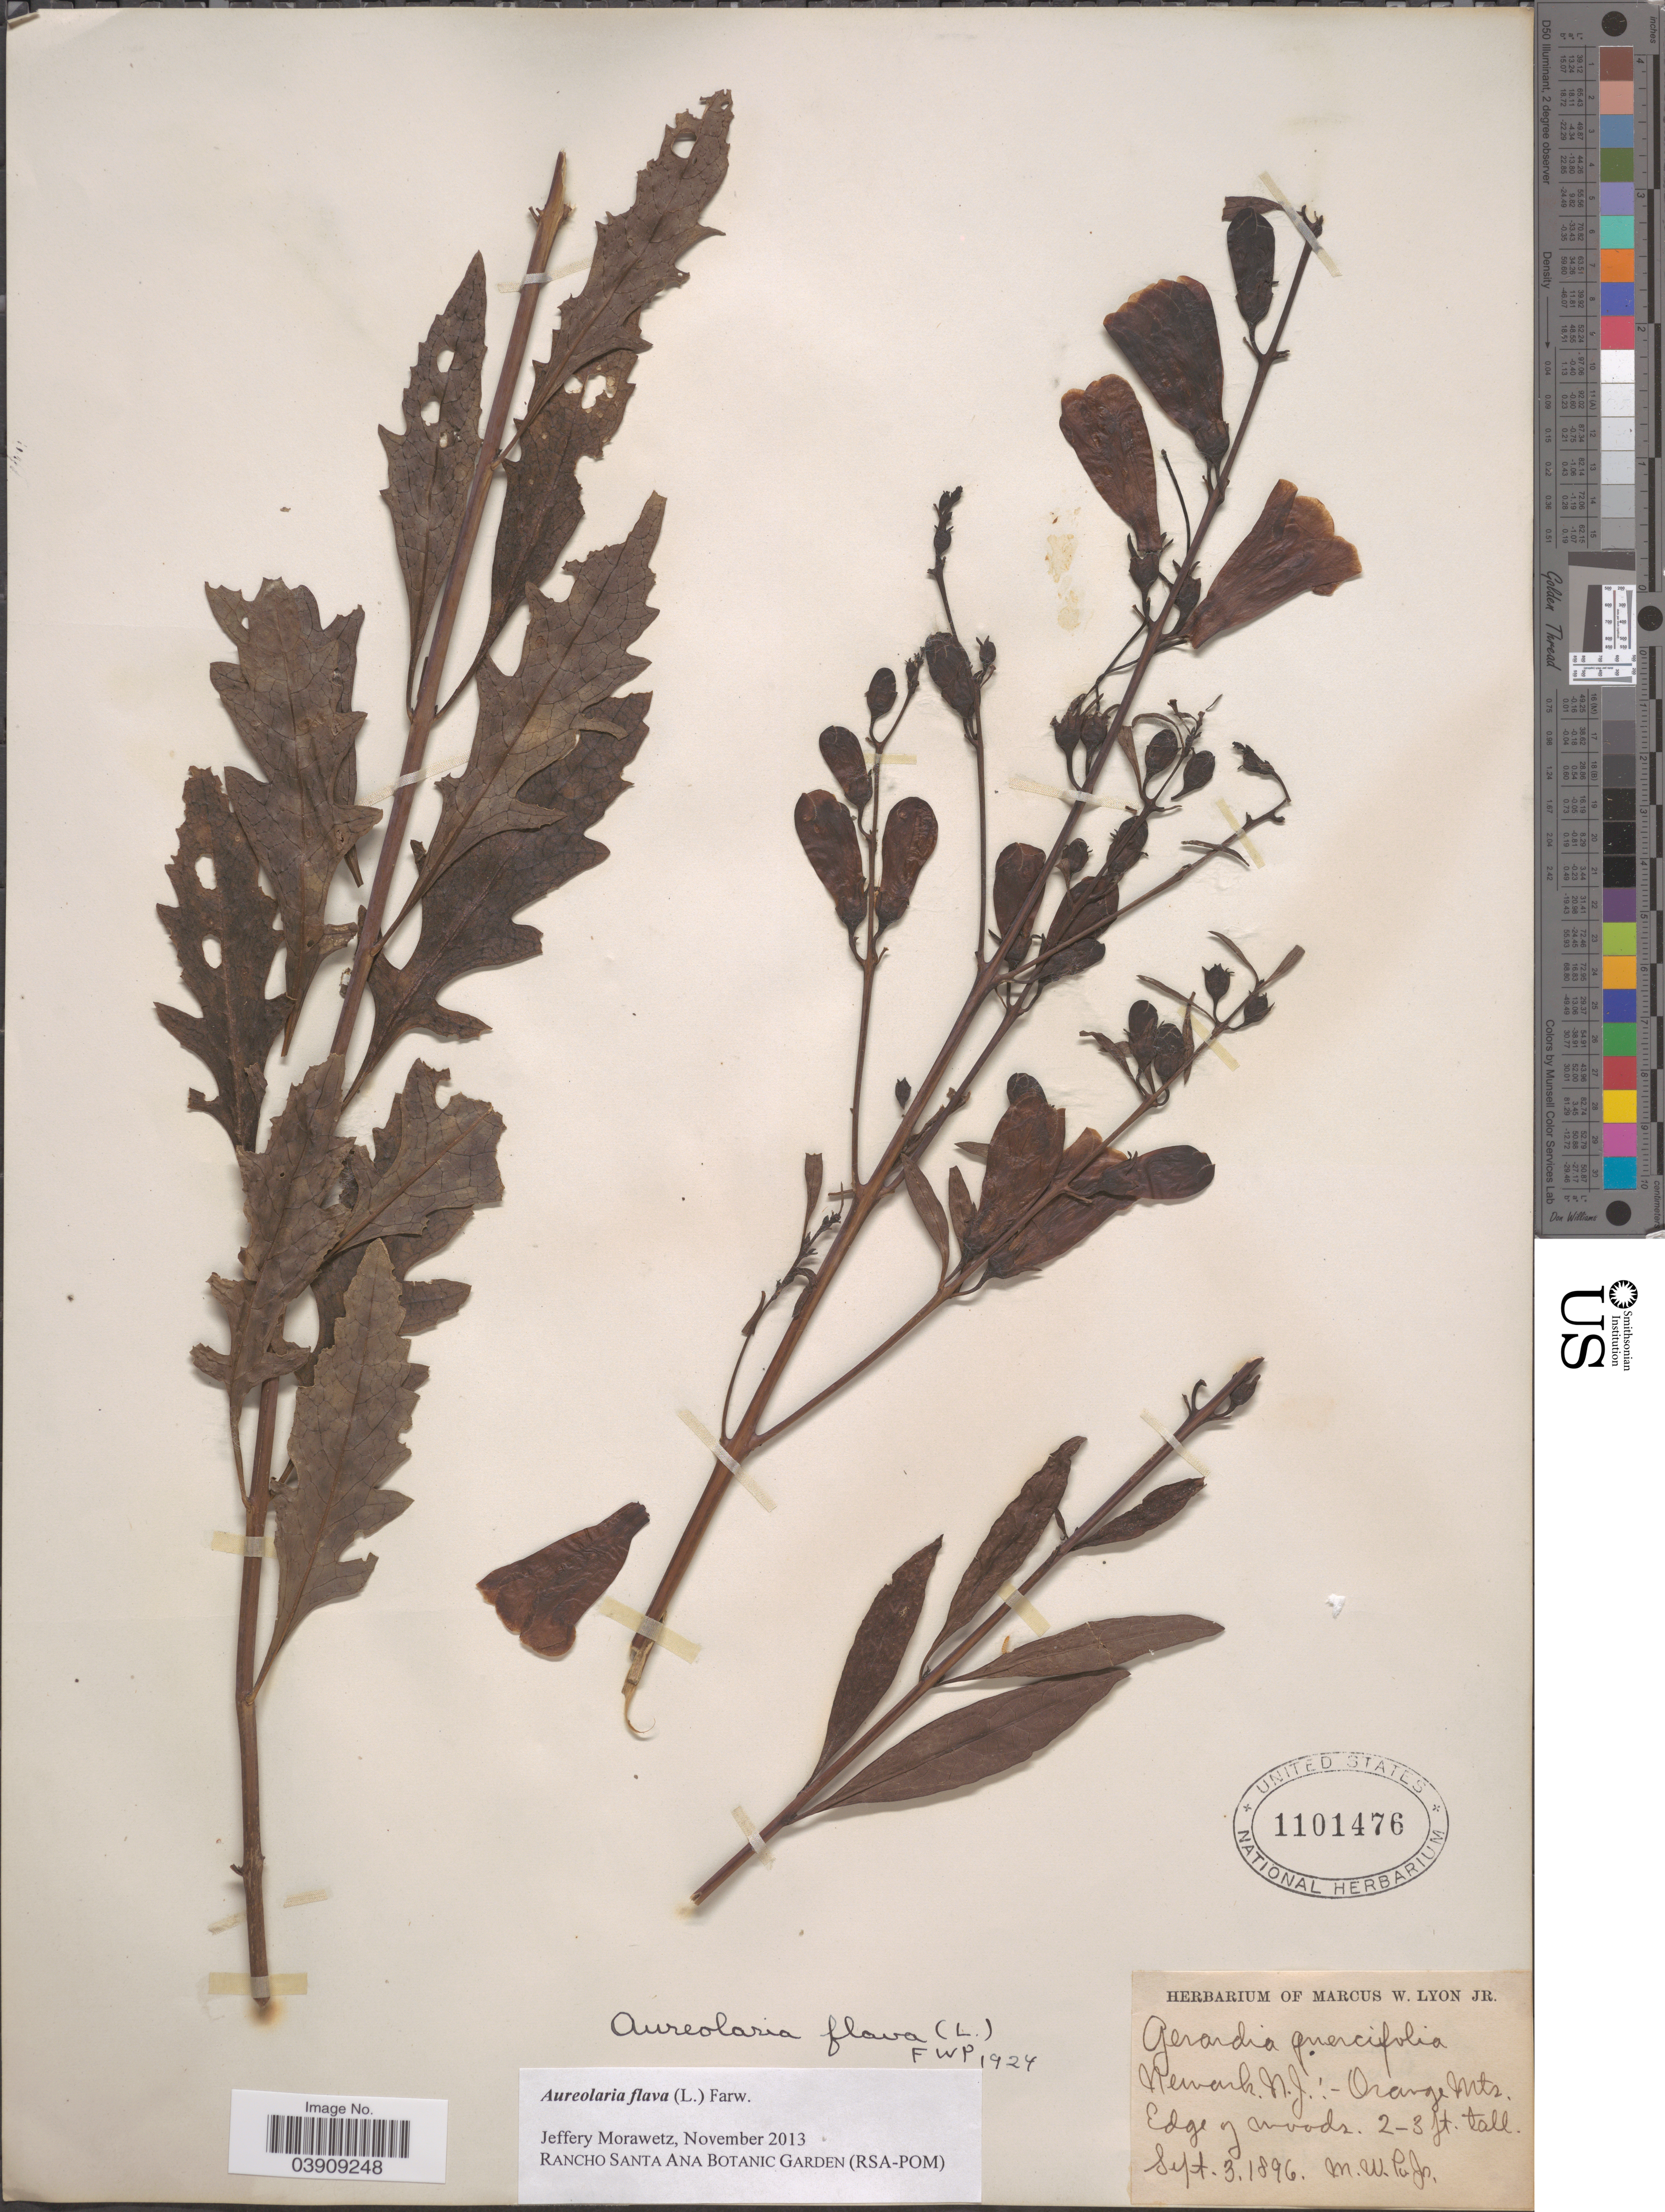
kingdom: Plantae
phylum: Tracheophyta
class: Magnoliopsida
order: Lamiales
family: Orobanchaceae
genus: Aureolaria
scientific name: Aureolaria flava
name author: (L.) Farw.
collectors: M. Lyon Jr.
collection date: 1896-09-03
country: United States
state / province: New Jersey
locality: Newark - Orange Mts.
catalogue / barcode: US 1101476